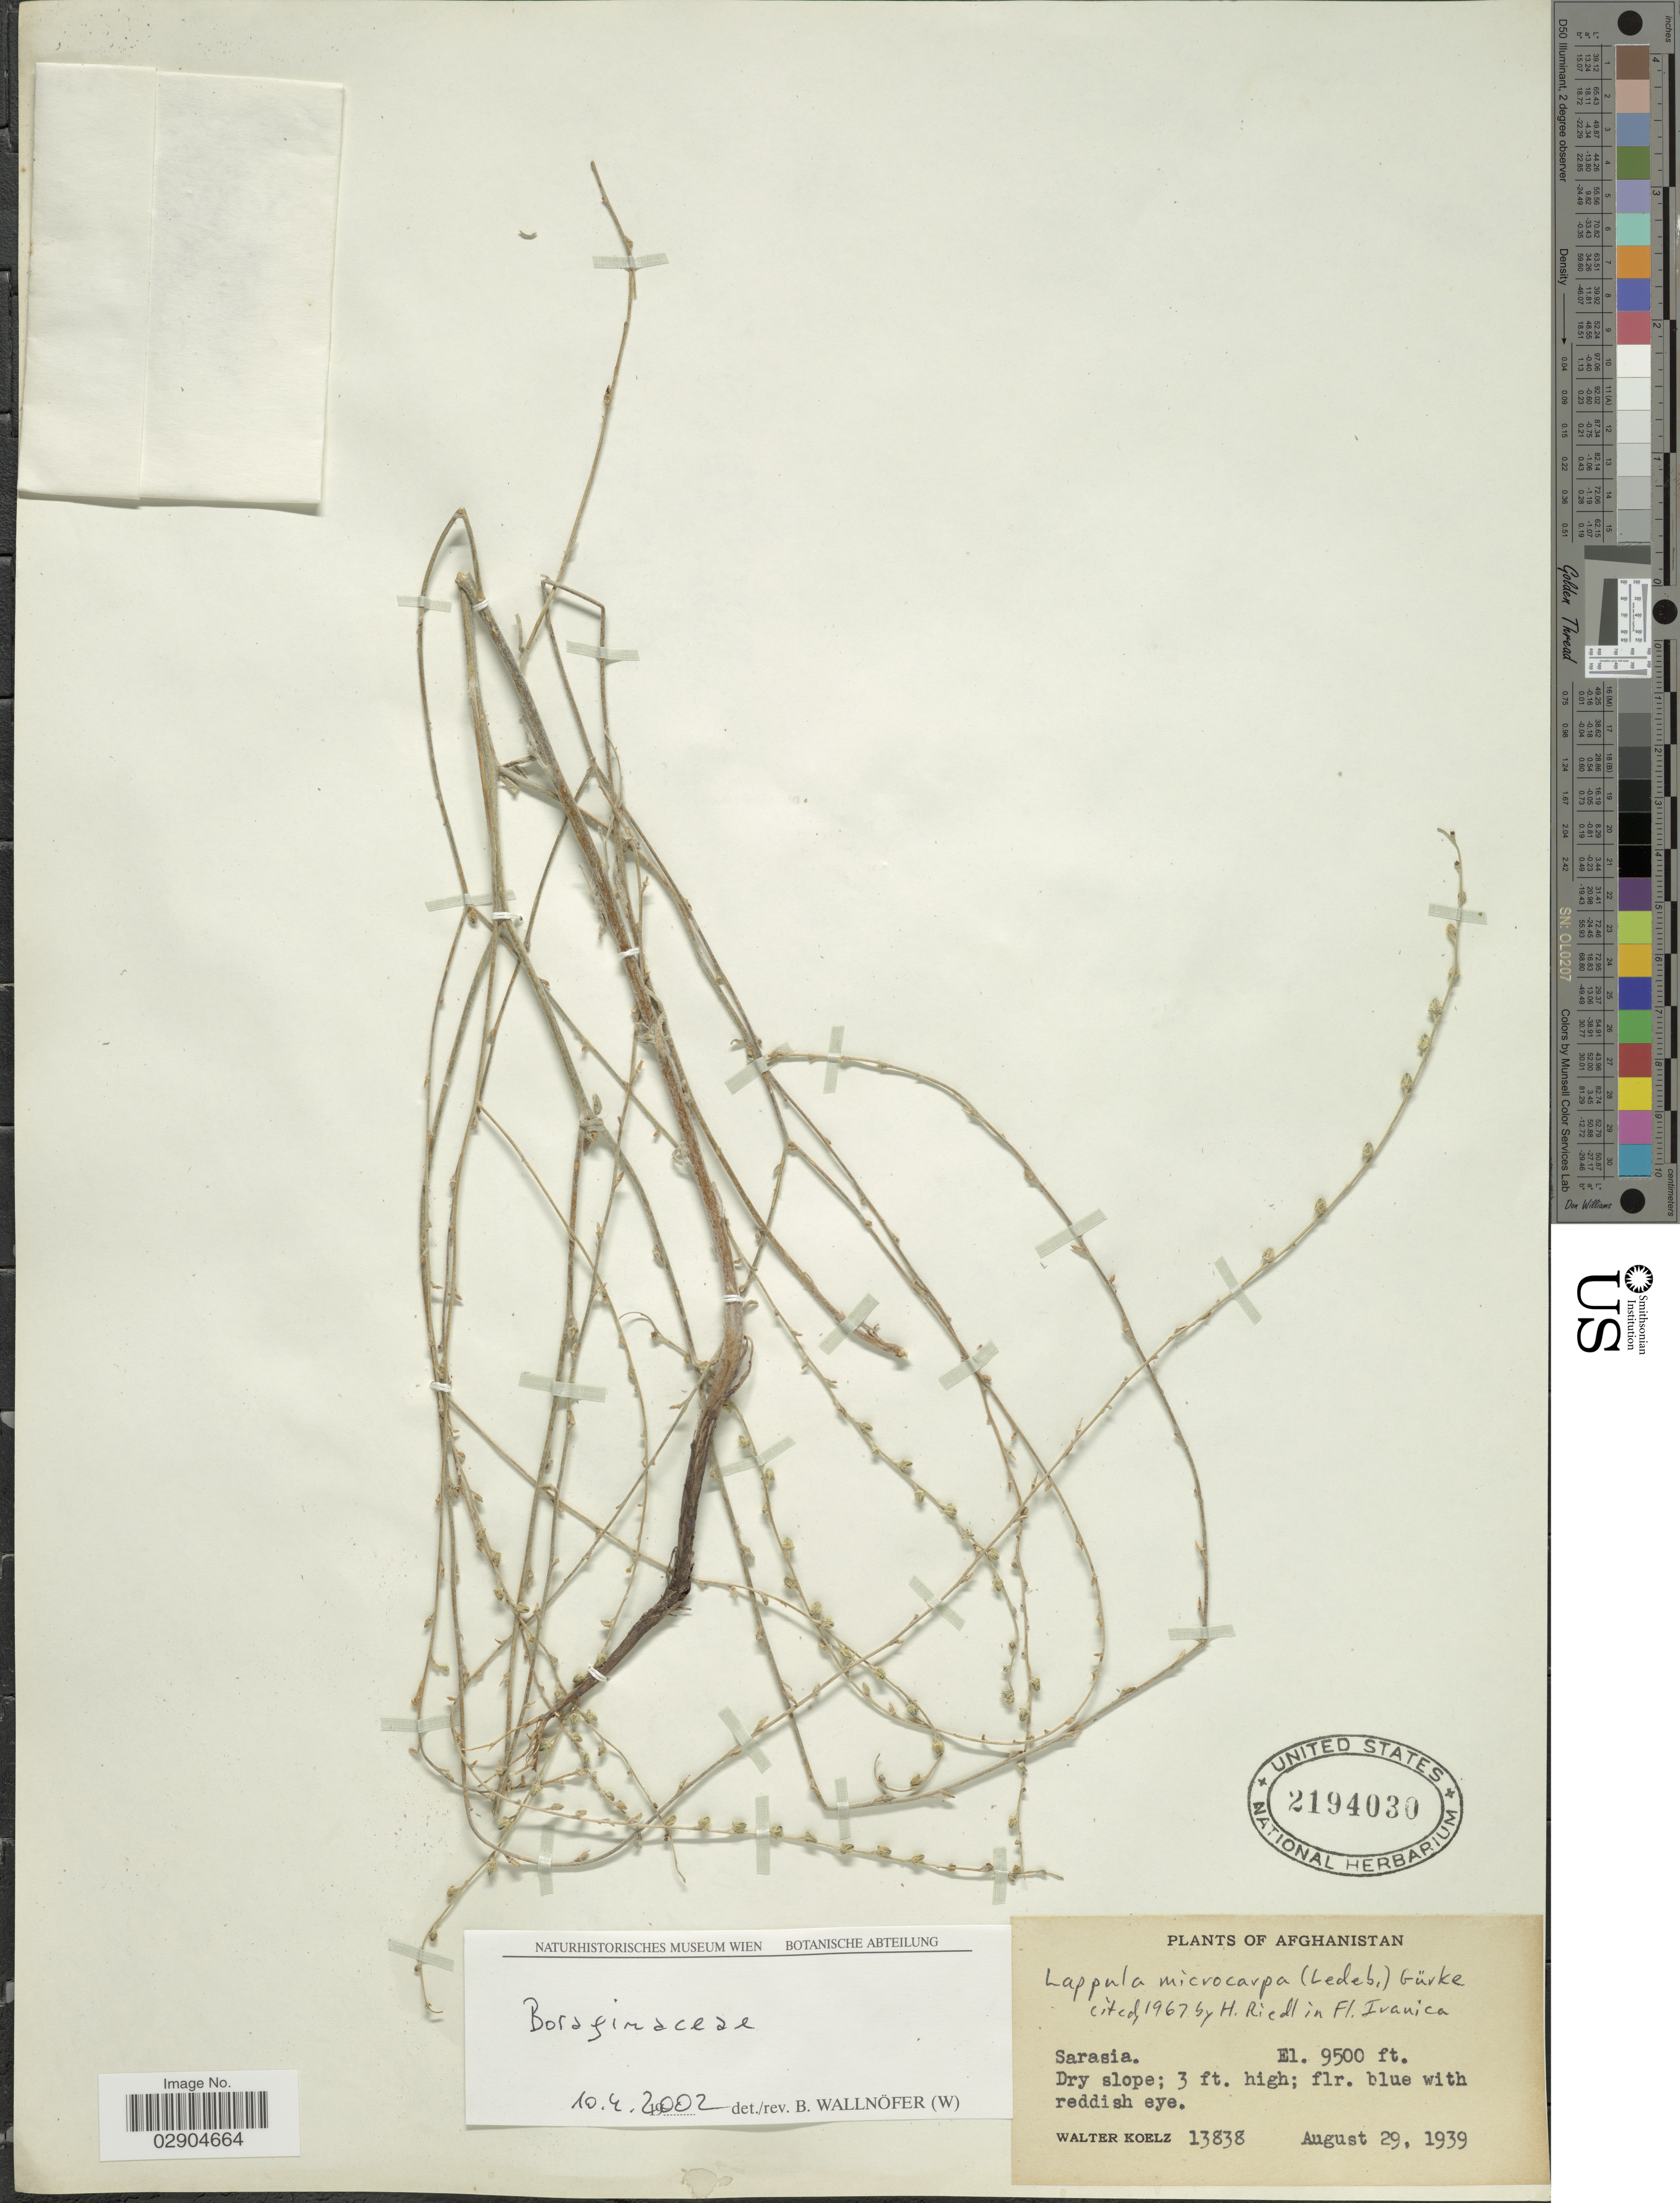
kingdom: Plantae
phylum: Tracheophyta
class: Magnoliopsida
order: Boraginales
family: Boraginaceae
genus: Lappula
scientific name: Lappula microcarpa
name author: (Ledeb.) Gürke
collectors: W. N. Koelz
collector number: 13838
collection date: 1939-08-29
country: Afghanistan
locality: Sarasia.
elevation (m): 2896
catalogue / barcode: US 2194030